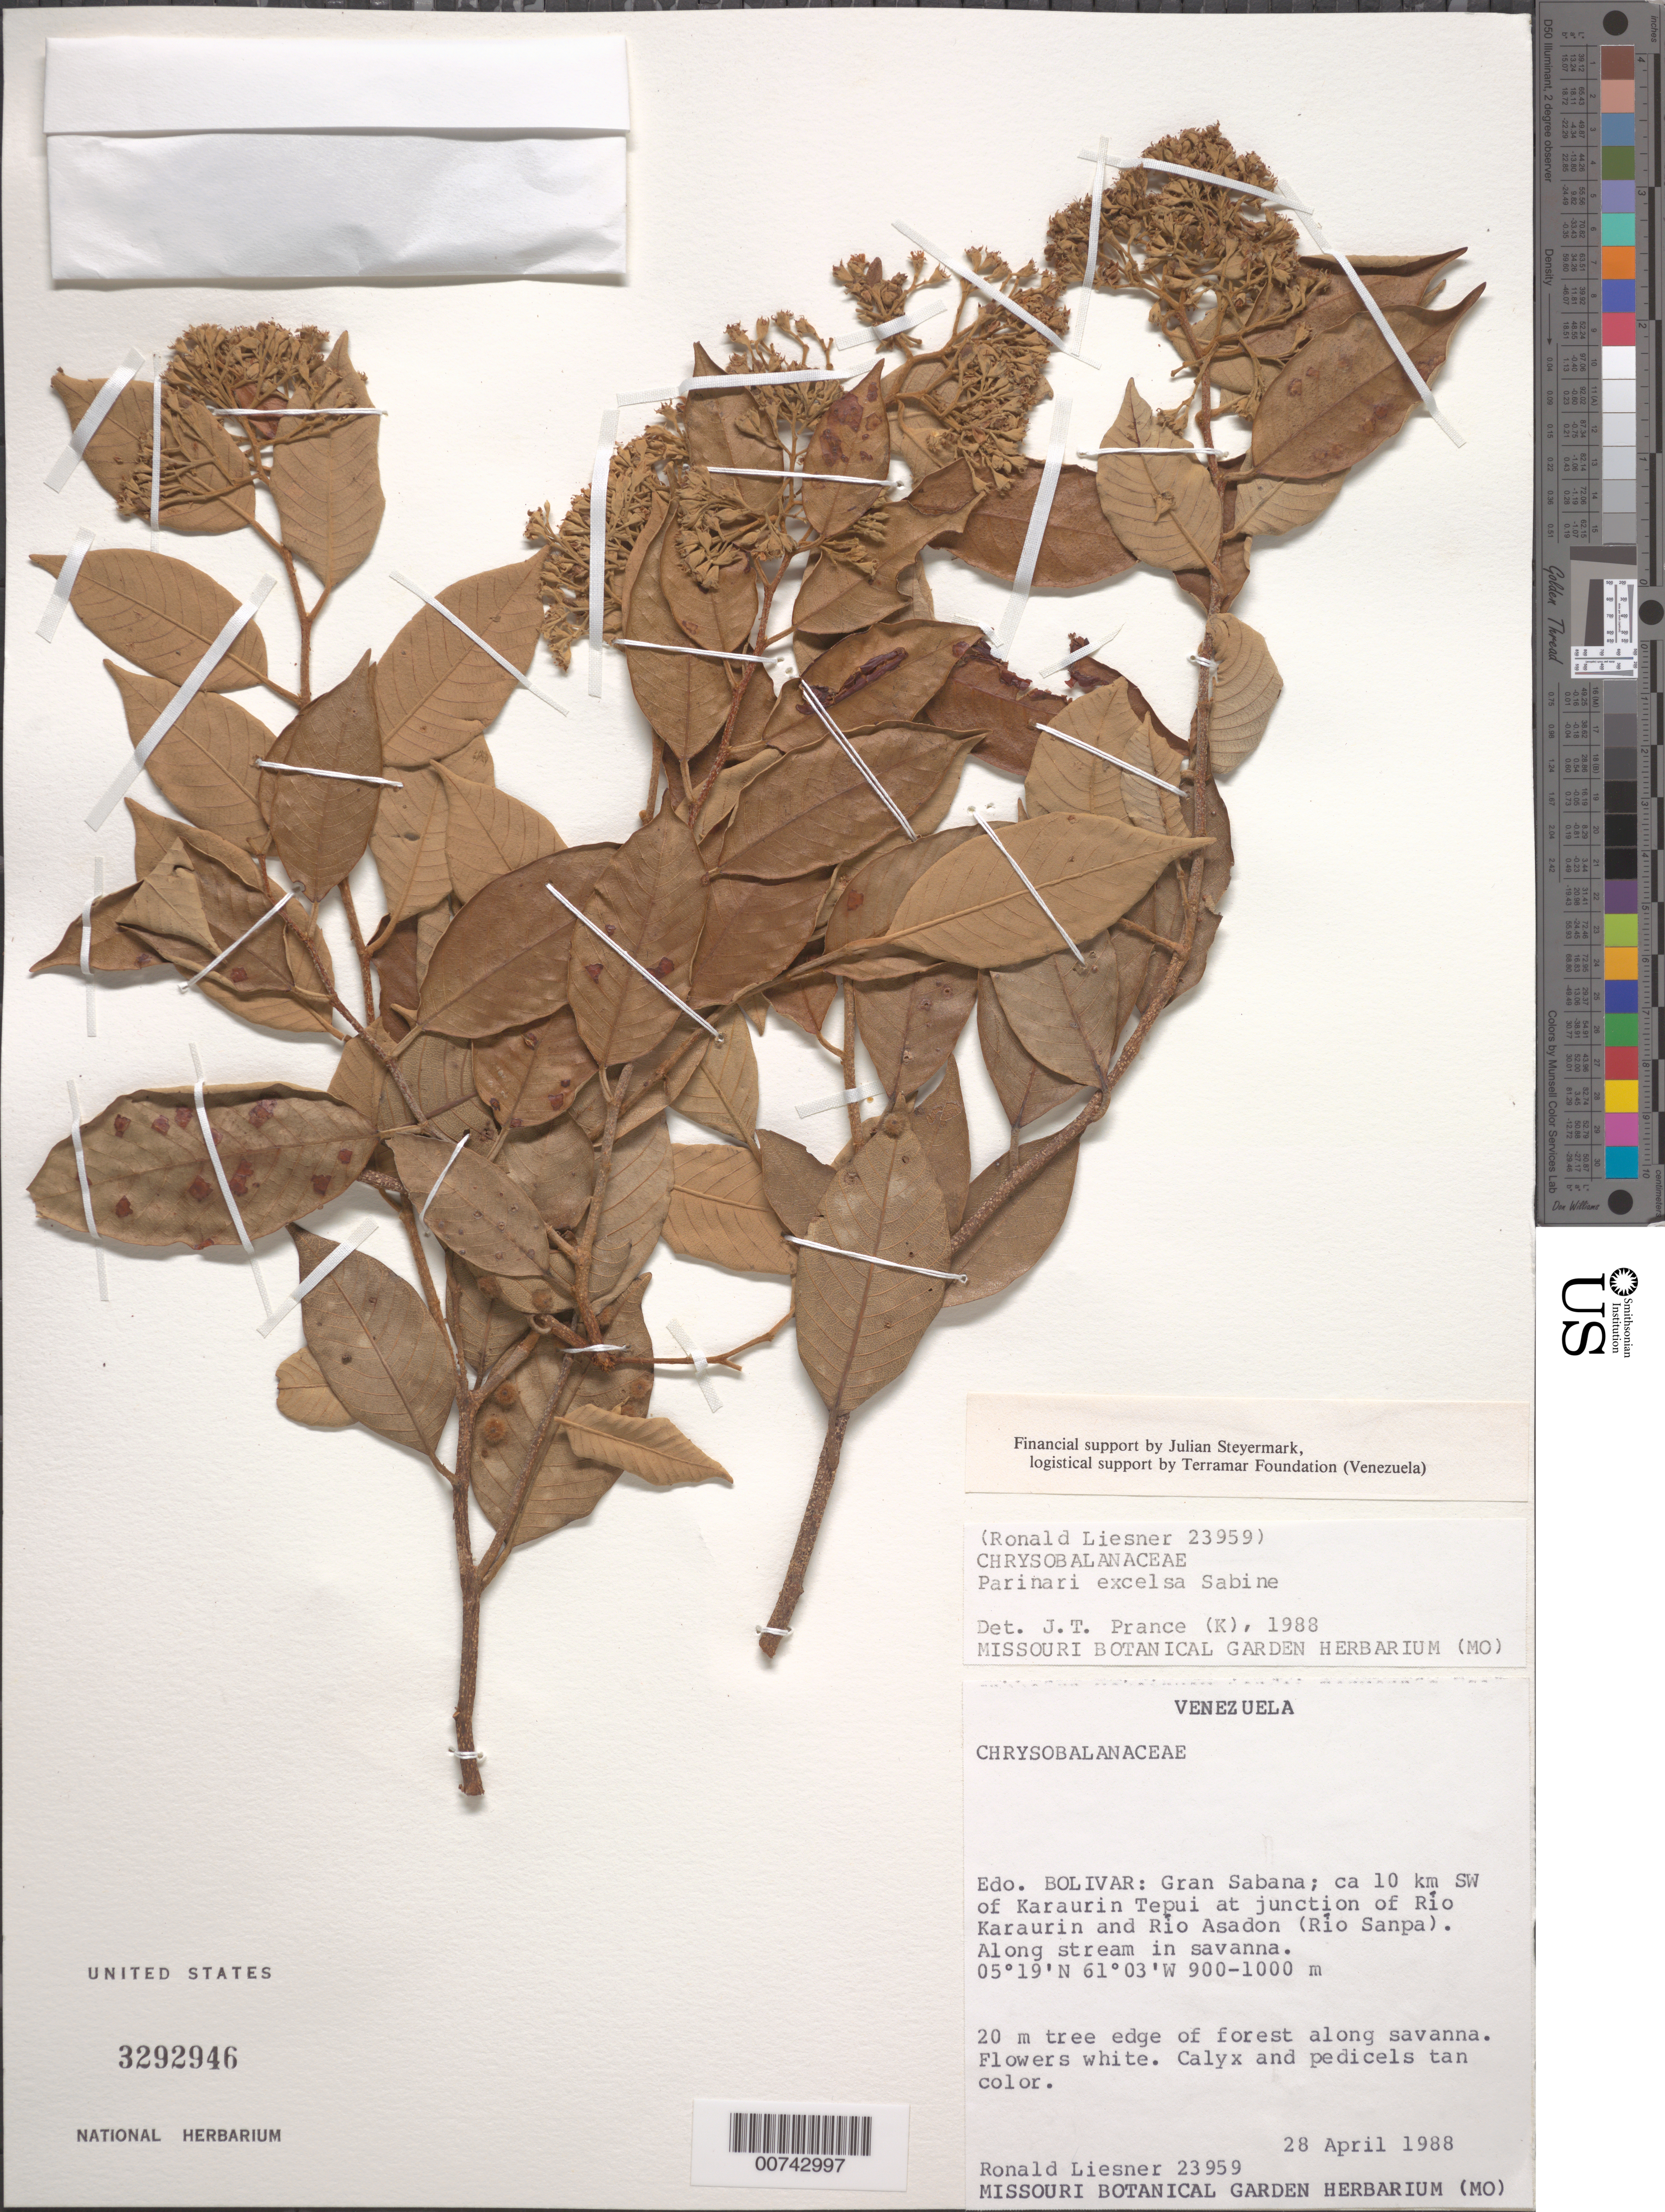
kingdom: Plantae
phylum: Tracheophyta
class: Magnoliopsida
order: Malpighiales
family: Chrysobalanaceae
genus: Parinari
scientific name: Parinari brachystachya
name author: Benth.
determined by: Barbosa-Silva, R. G.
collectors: R. L. Liesner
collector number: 23959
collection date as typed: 28-Apr-88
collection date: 1988-04-28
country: Venezuela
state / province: Bolívar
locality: Gran Sabana, ca 10 km SW of Karaurin tepuí at junction of Río Karaurin and Río Asadon (Río Sanpa)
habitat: Along stream in savanna, edge of forest along savanna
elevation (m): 900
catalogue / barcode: US 3292946